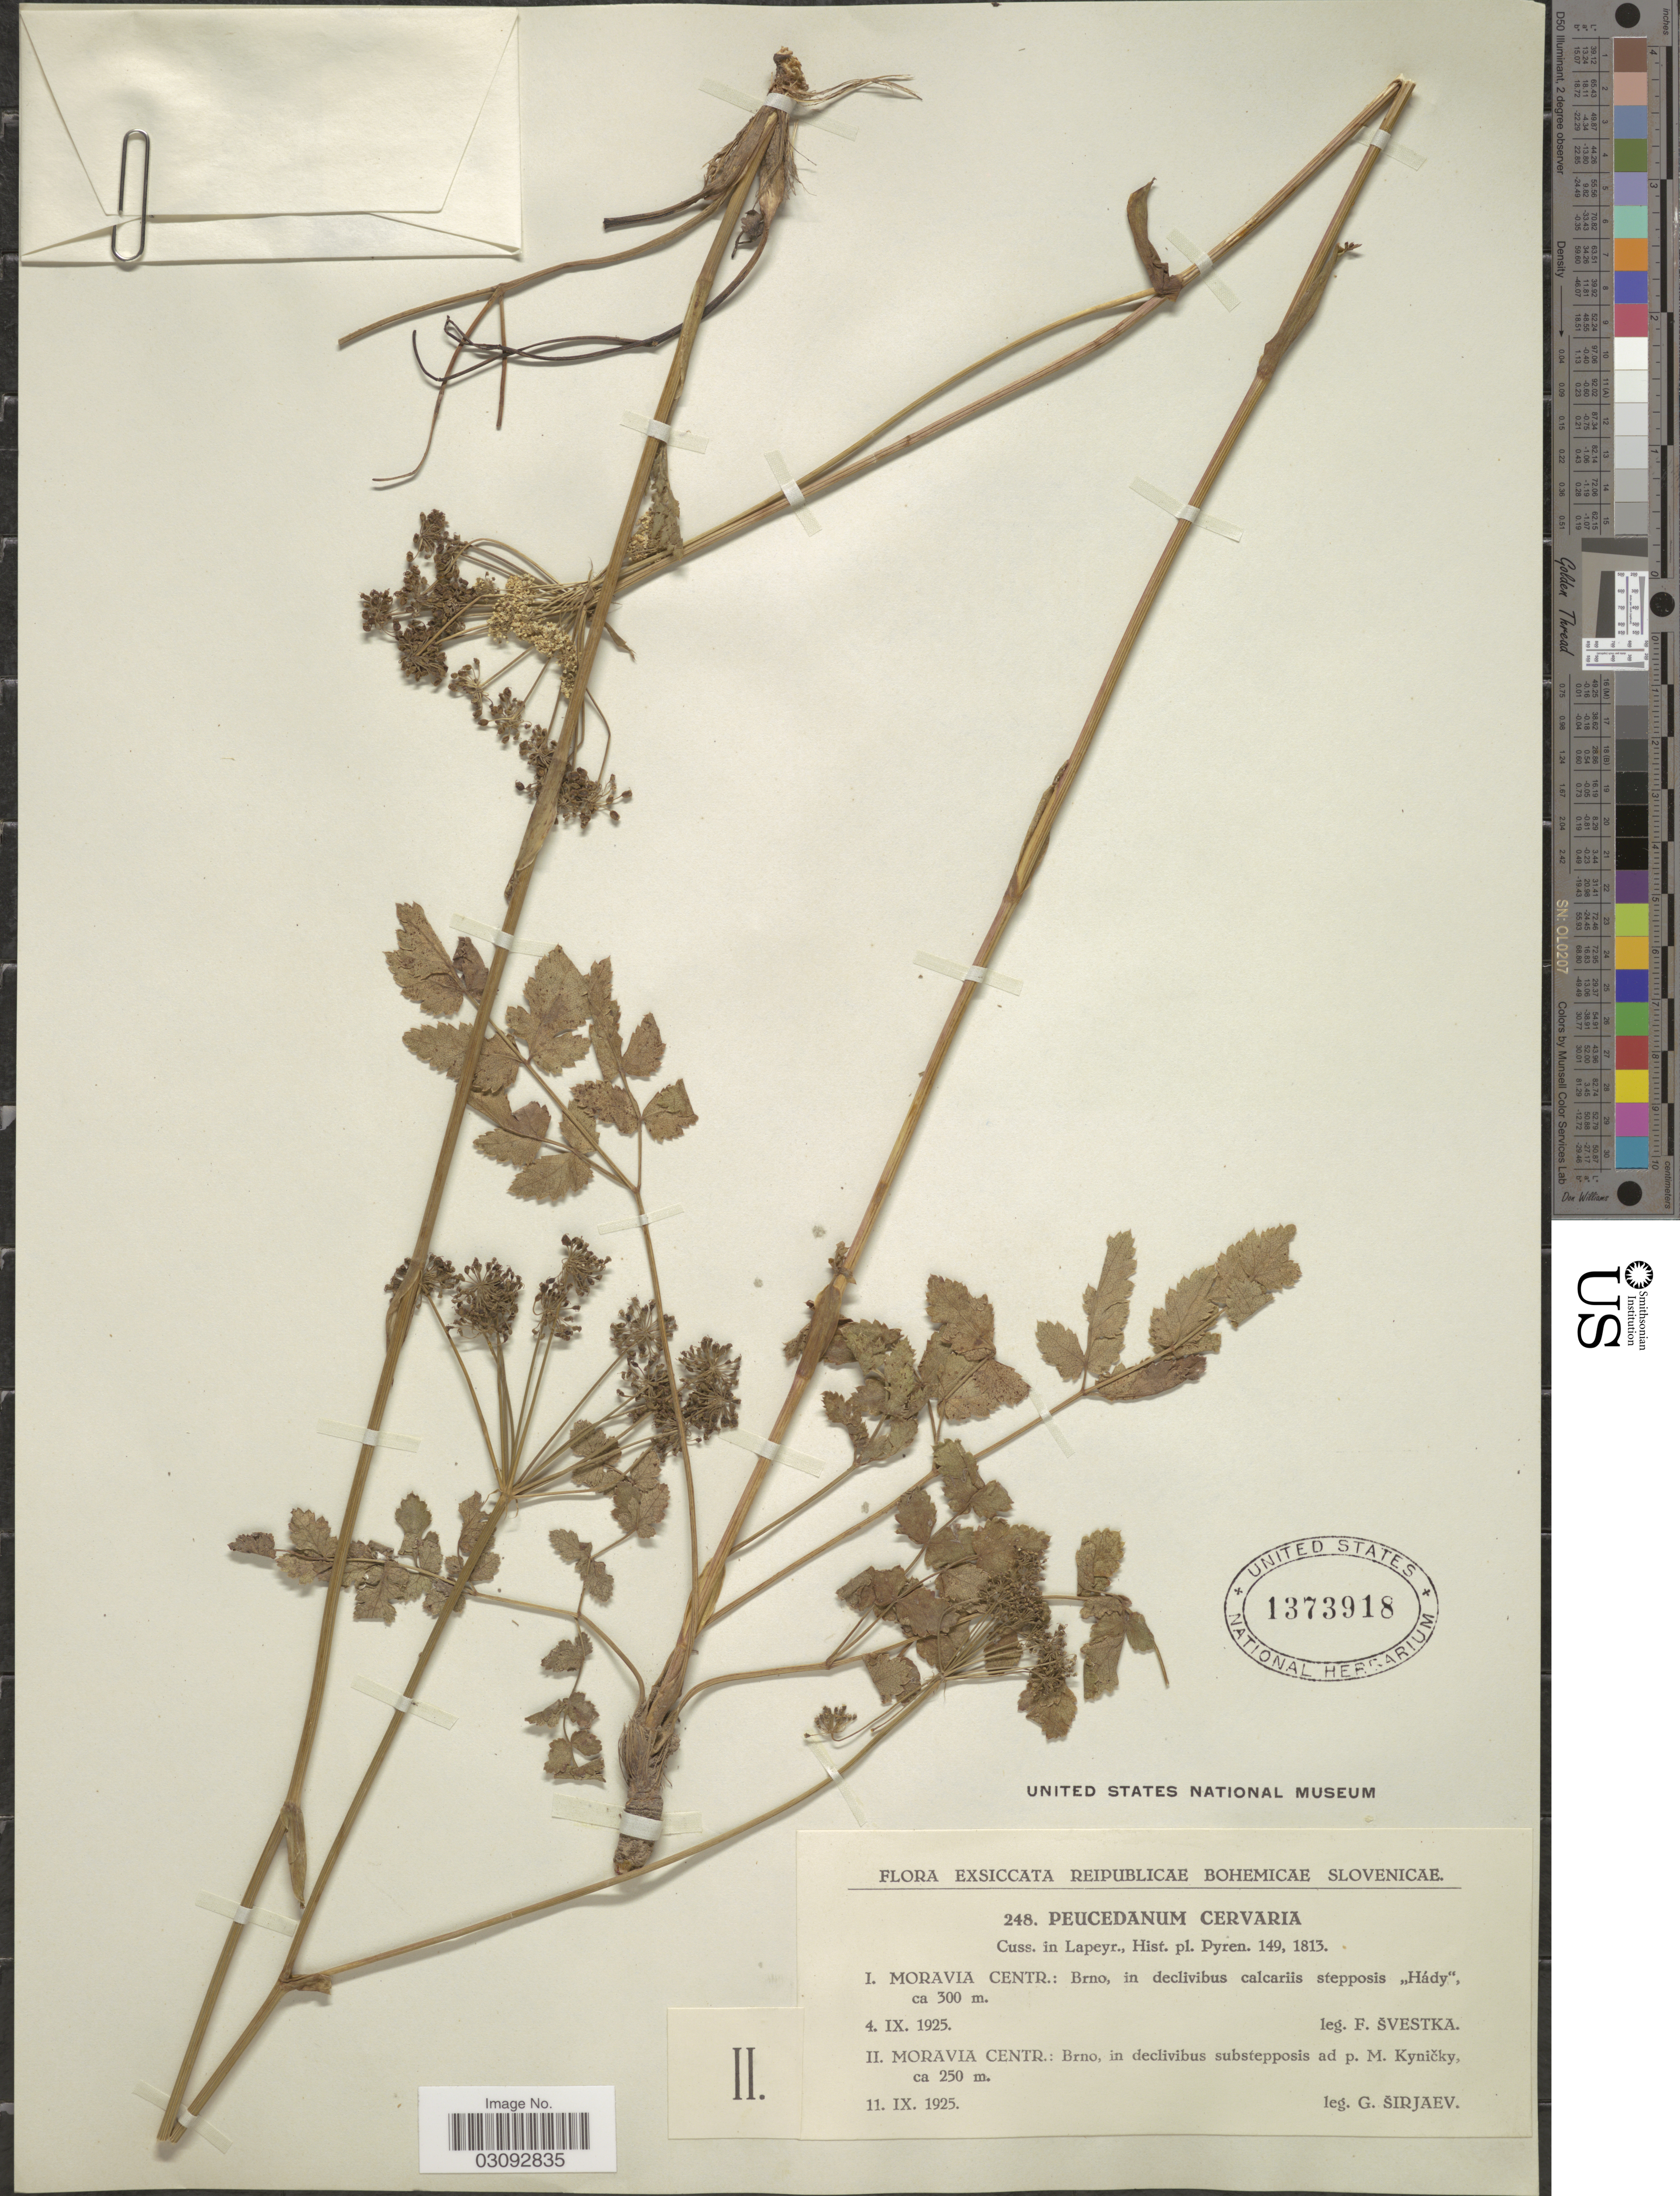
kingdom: Plantae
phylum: Tracheophyta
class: Magnoliopsida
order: Apiales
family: Apiaceae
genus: Peucedanum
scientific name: Peucedanum cervaria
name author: (L.) Cusson ex Lapeyr.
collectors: G. Sirjaev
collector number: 248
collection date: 1925-09-11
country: Slovenia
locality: Reipublicae Bohemicae Slovenicae, Moravia Centr.: Brno. in declivibus substepposis ad p. M. Kynicky.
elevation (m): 250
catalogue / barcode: US 1373918